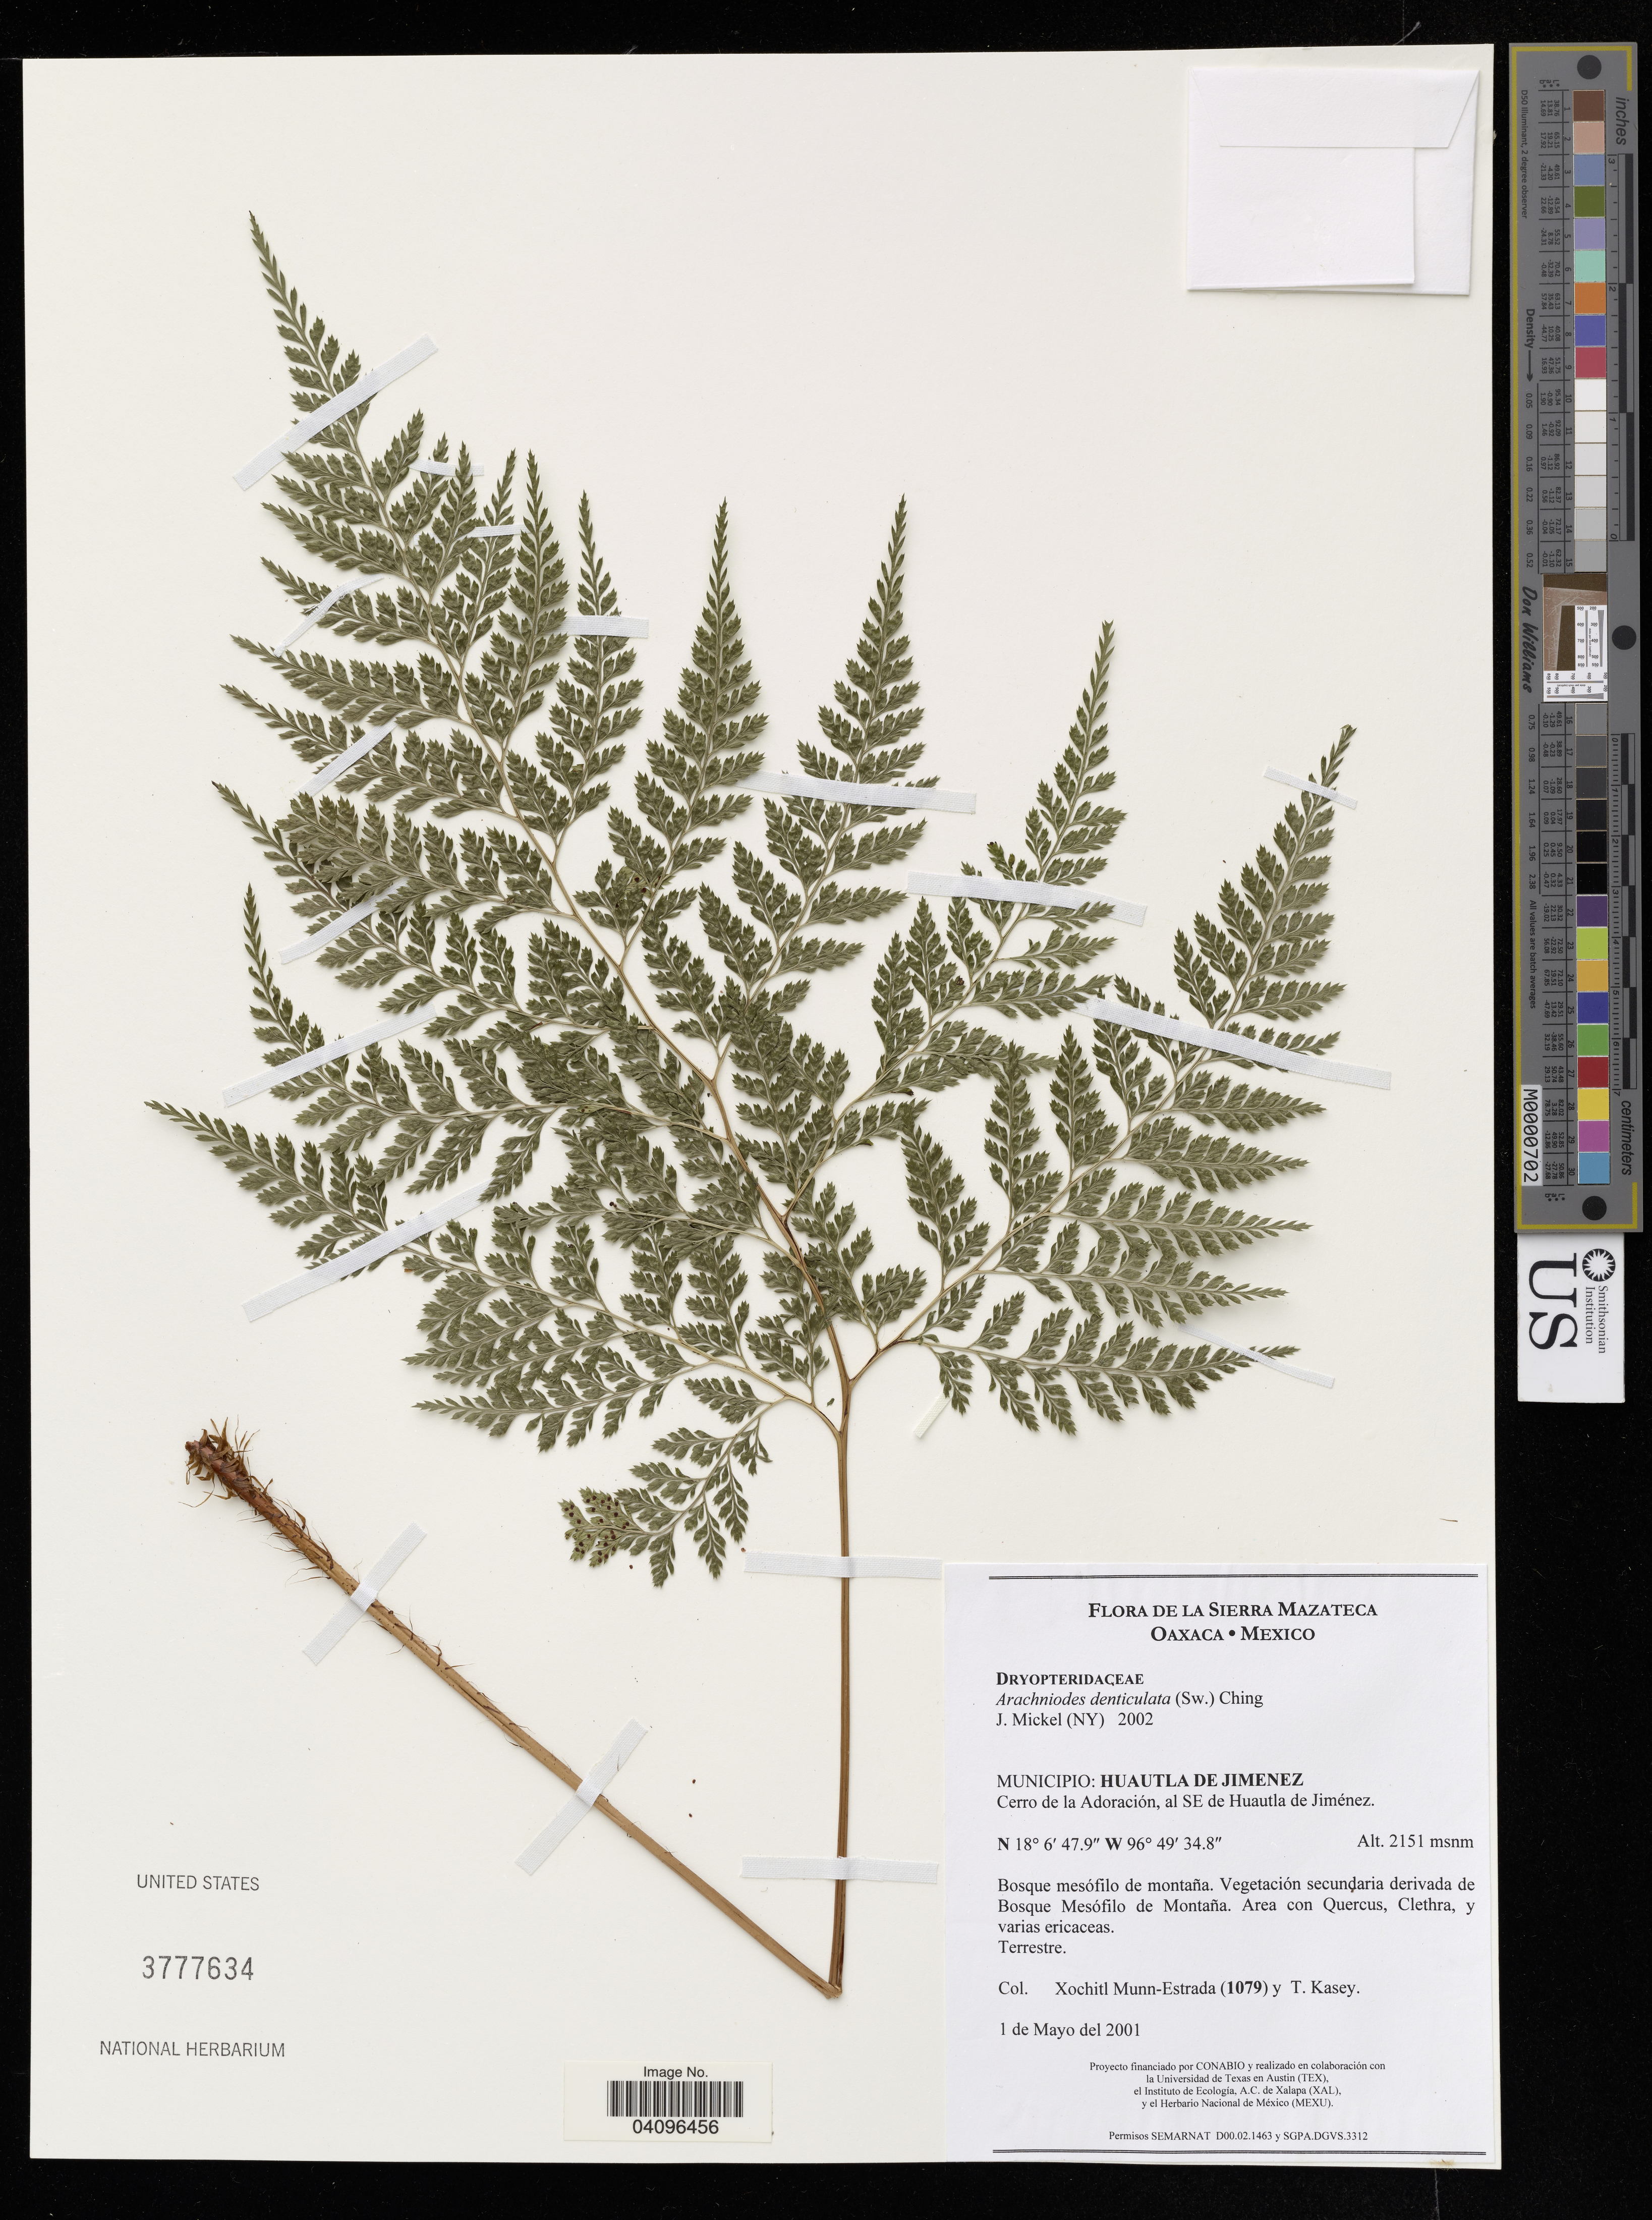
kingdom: Plantae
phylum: Tracheophyta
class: Polypodiopsida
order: Polypodiales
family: Dryopteridaceae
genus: Arachniodes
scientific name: Arachniodes denticulata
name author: (Sw.) Ching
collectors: X. Munn-Estrada & T. Kasey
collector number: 1079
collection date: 2001-05-01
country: Mexico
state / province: Oaxaca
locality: La Sierra Mazateca. Municipio: Huautla de Jimenez. Cerro de la Adoración, al SE de Huautla de Jiménez.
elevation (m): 2151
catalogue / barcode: US 3777634